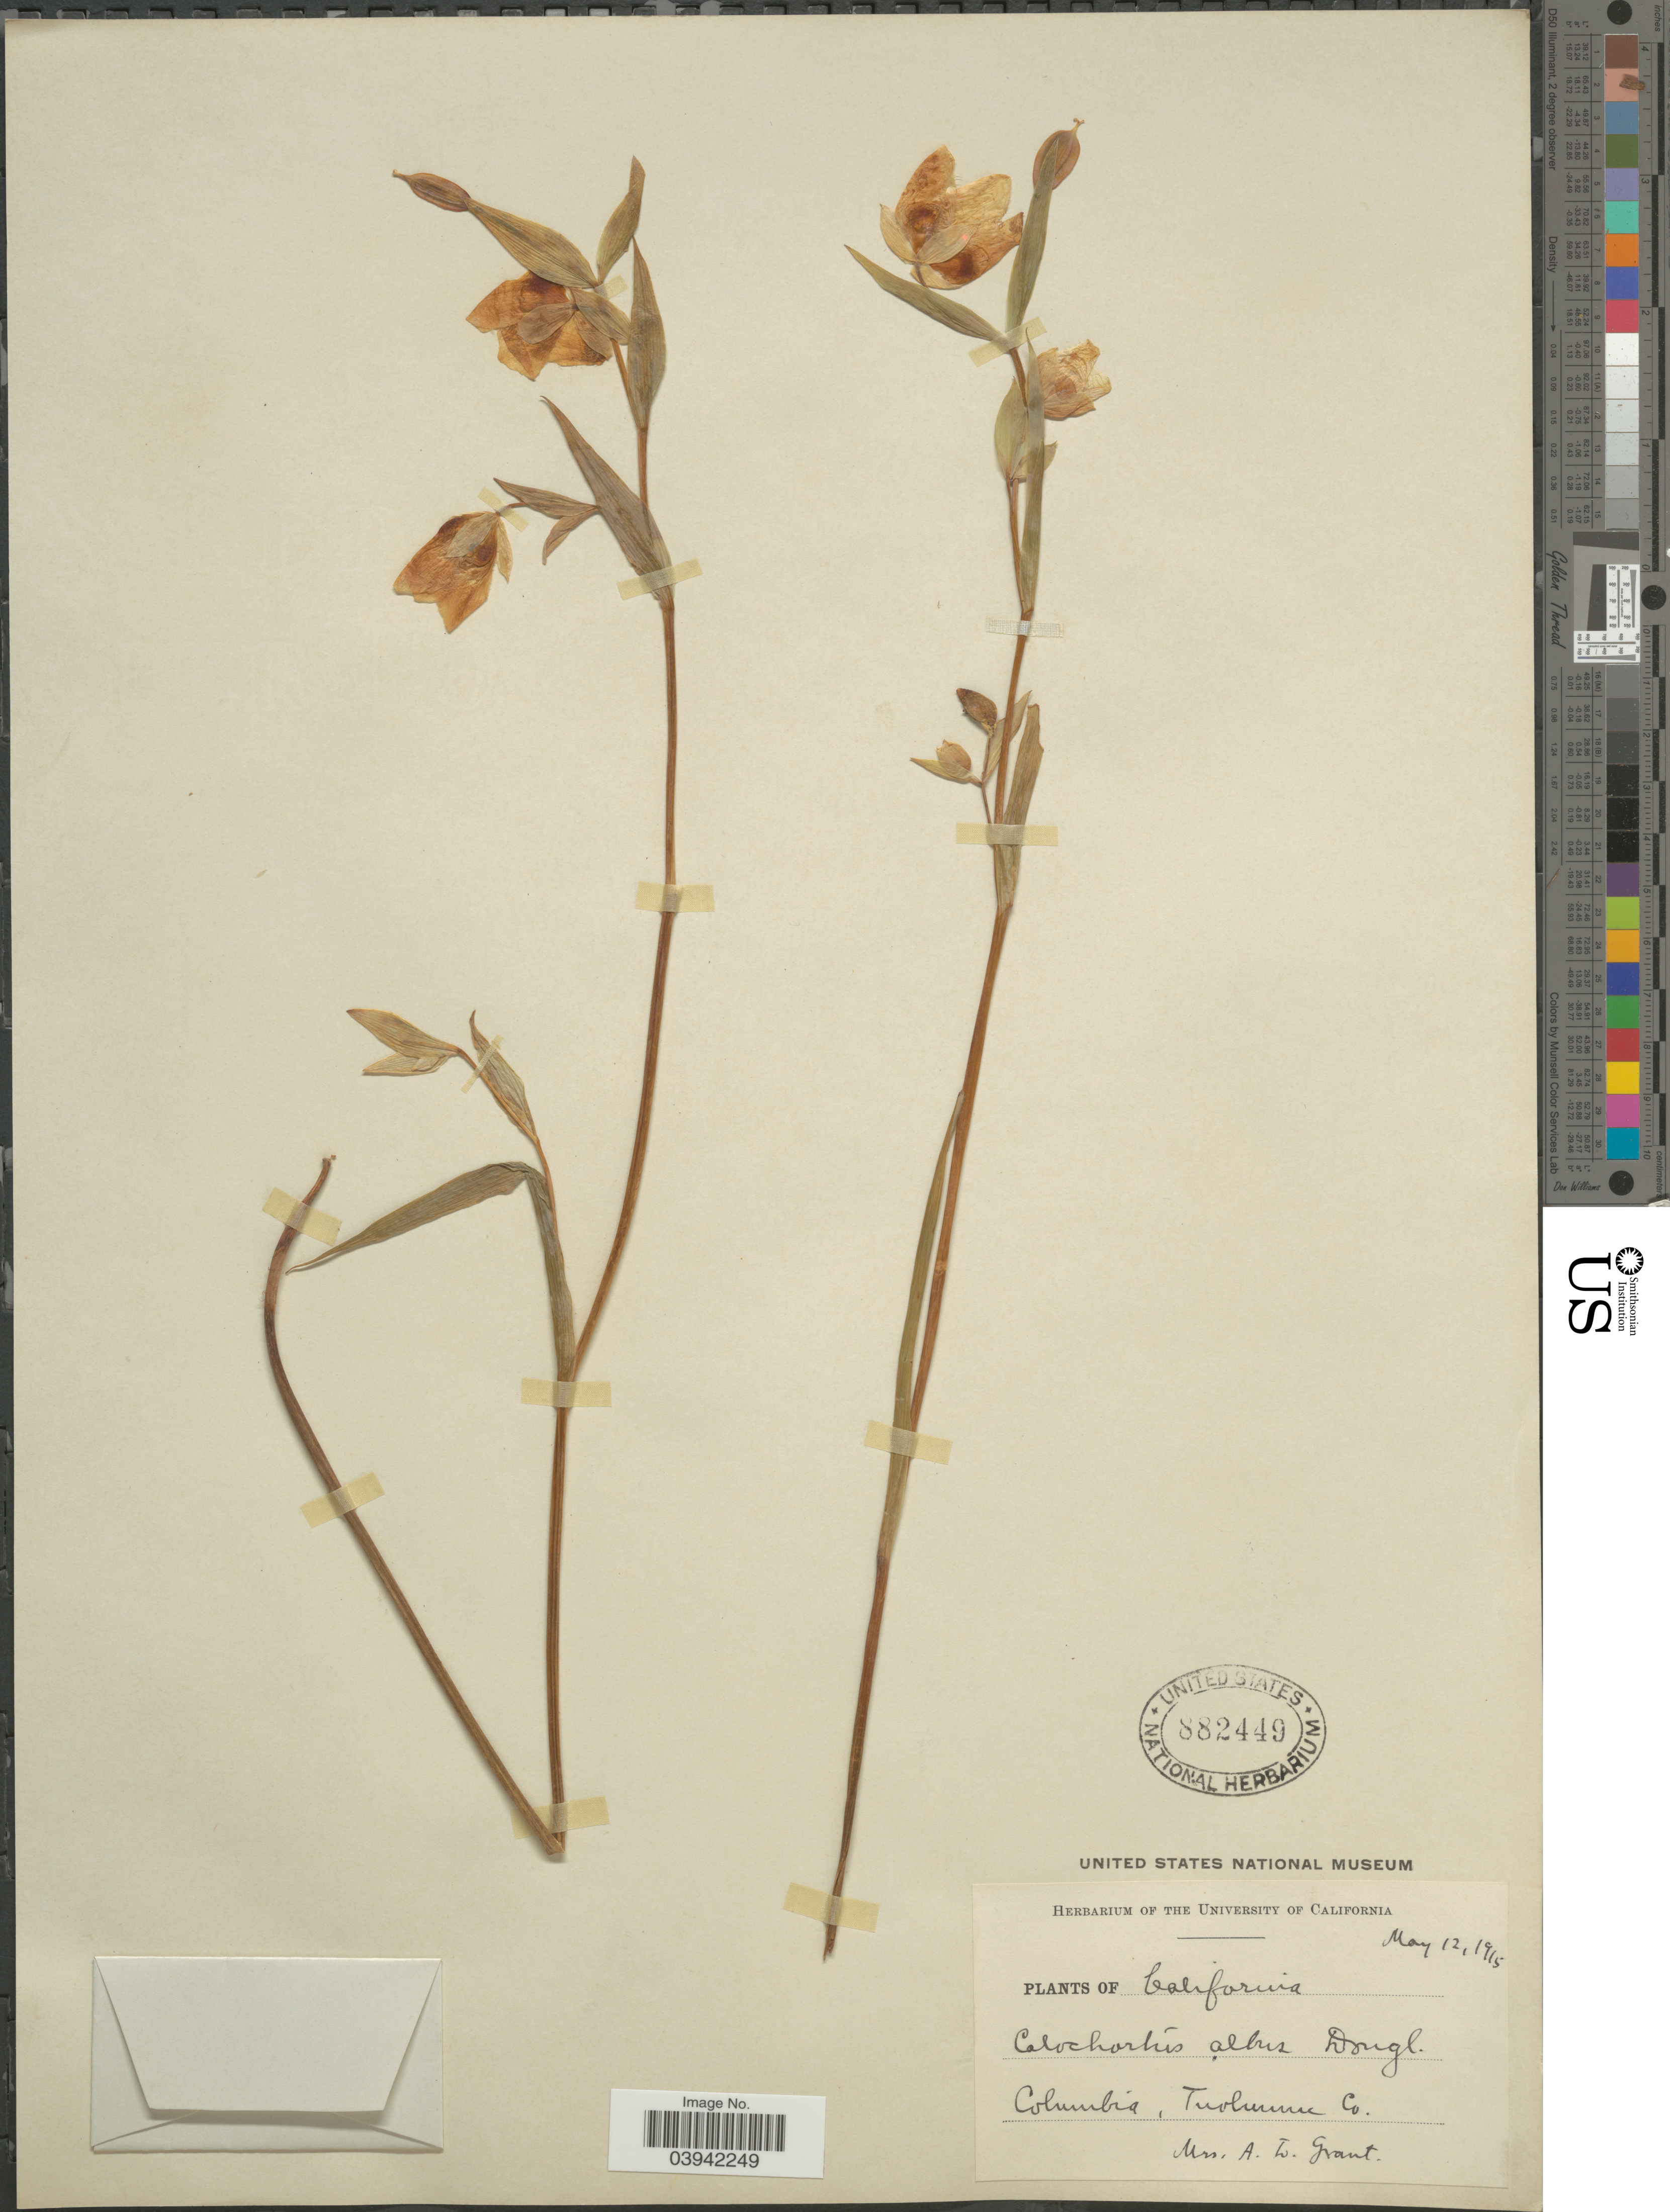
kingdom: Plantae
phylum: Tracheophyta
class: Liliopsida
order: Liliales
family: Liliaceae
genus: Calochortus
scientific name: Calochortus albus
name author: (Benth.) Douglas ex Benth.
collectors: A. L. Grant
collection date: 1915-05-12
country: United States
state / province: California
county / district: Tuolumne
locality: Columbia, Tuolumne Co.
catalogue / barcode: US 882449